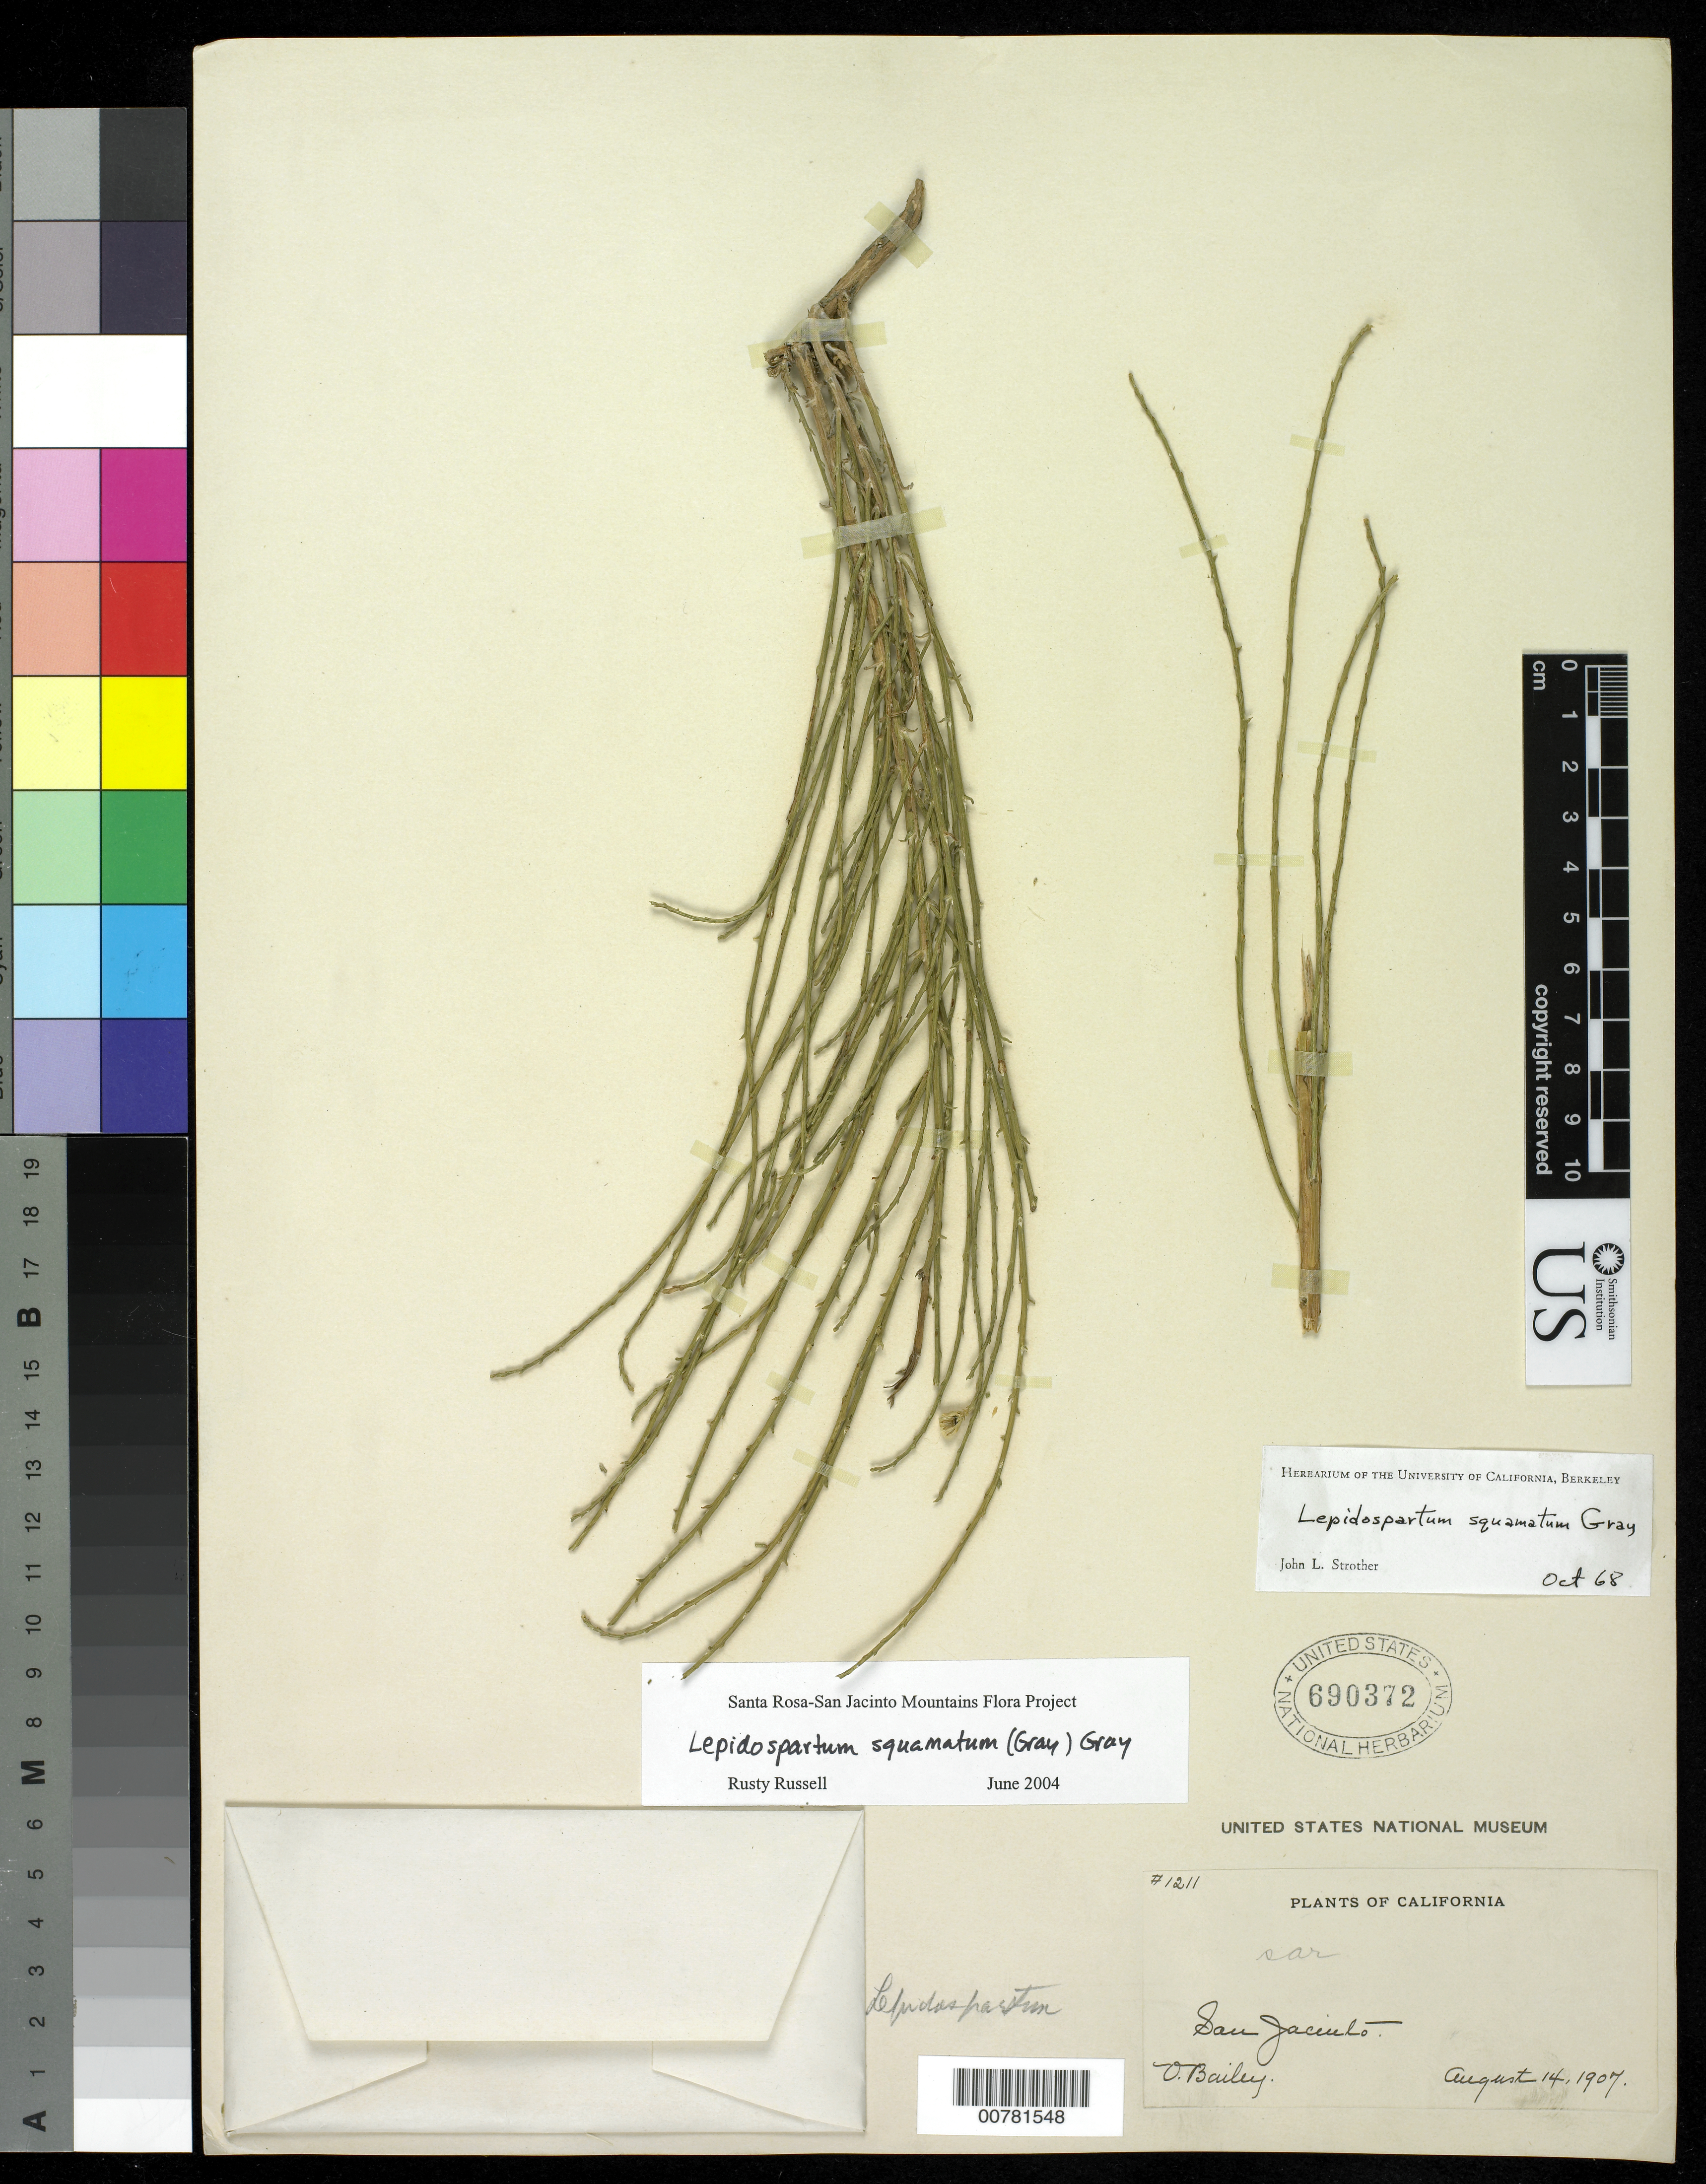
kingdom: Plantae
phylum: Tracheophyta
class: Magnoliopsida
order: Asterales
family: Asteraceae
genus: Lepidospartum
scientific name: Lepidospartum squamatum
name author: A. Gray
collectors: V. O. Bailey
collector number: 1211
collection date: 1907-08-14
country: United States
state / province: California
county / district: Riverside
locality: San Jacinto.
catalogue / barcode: US 690372